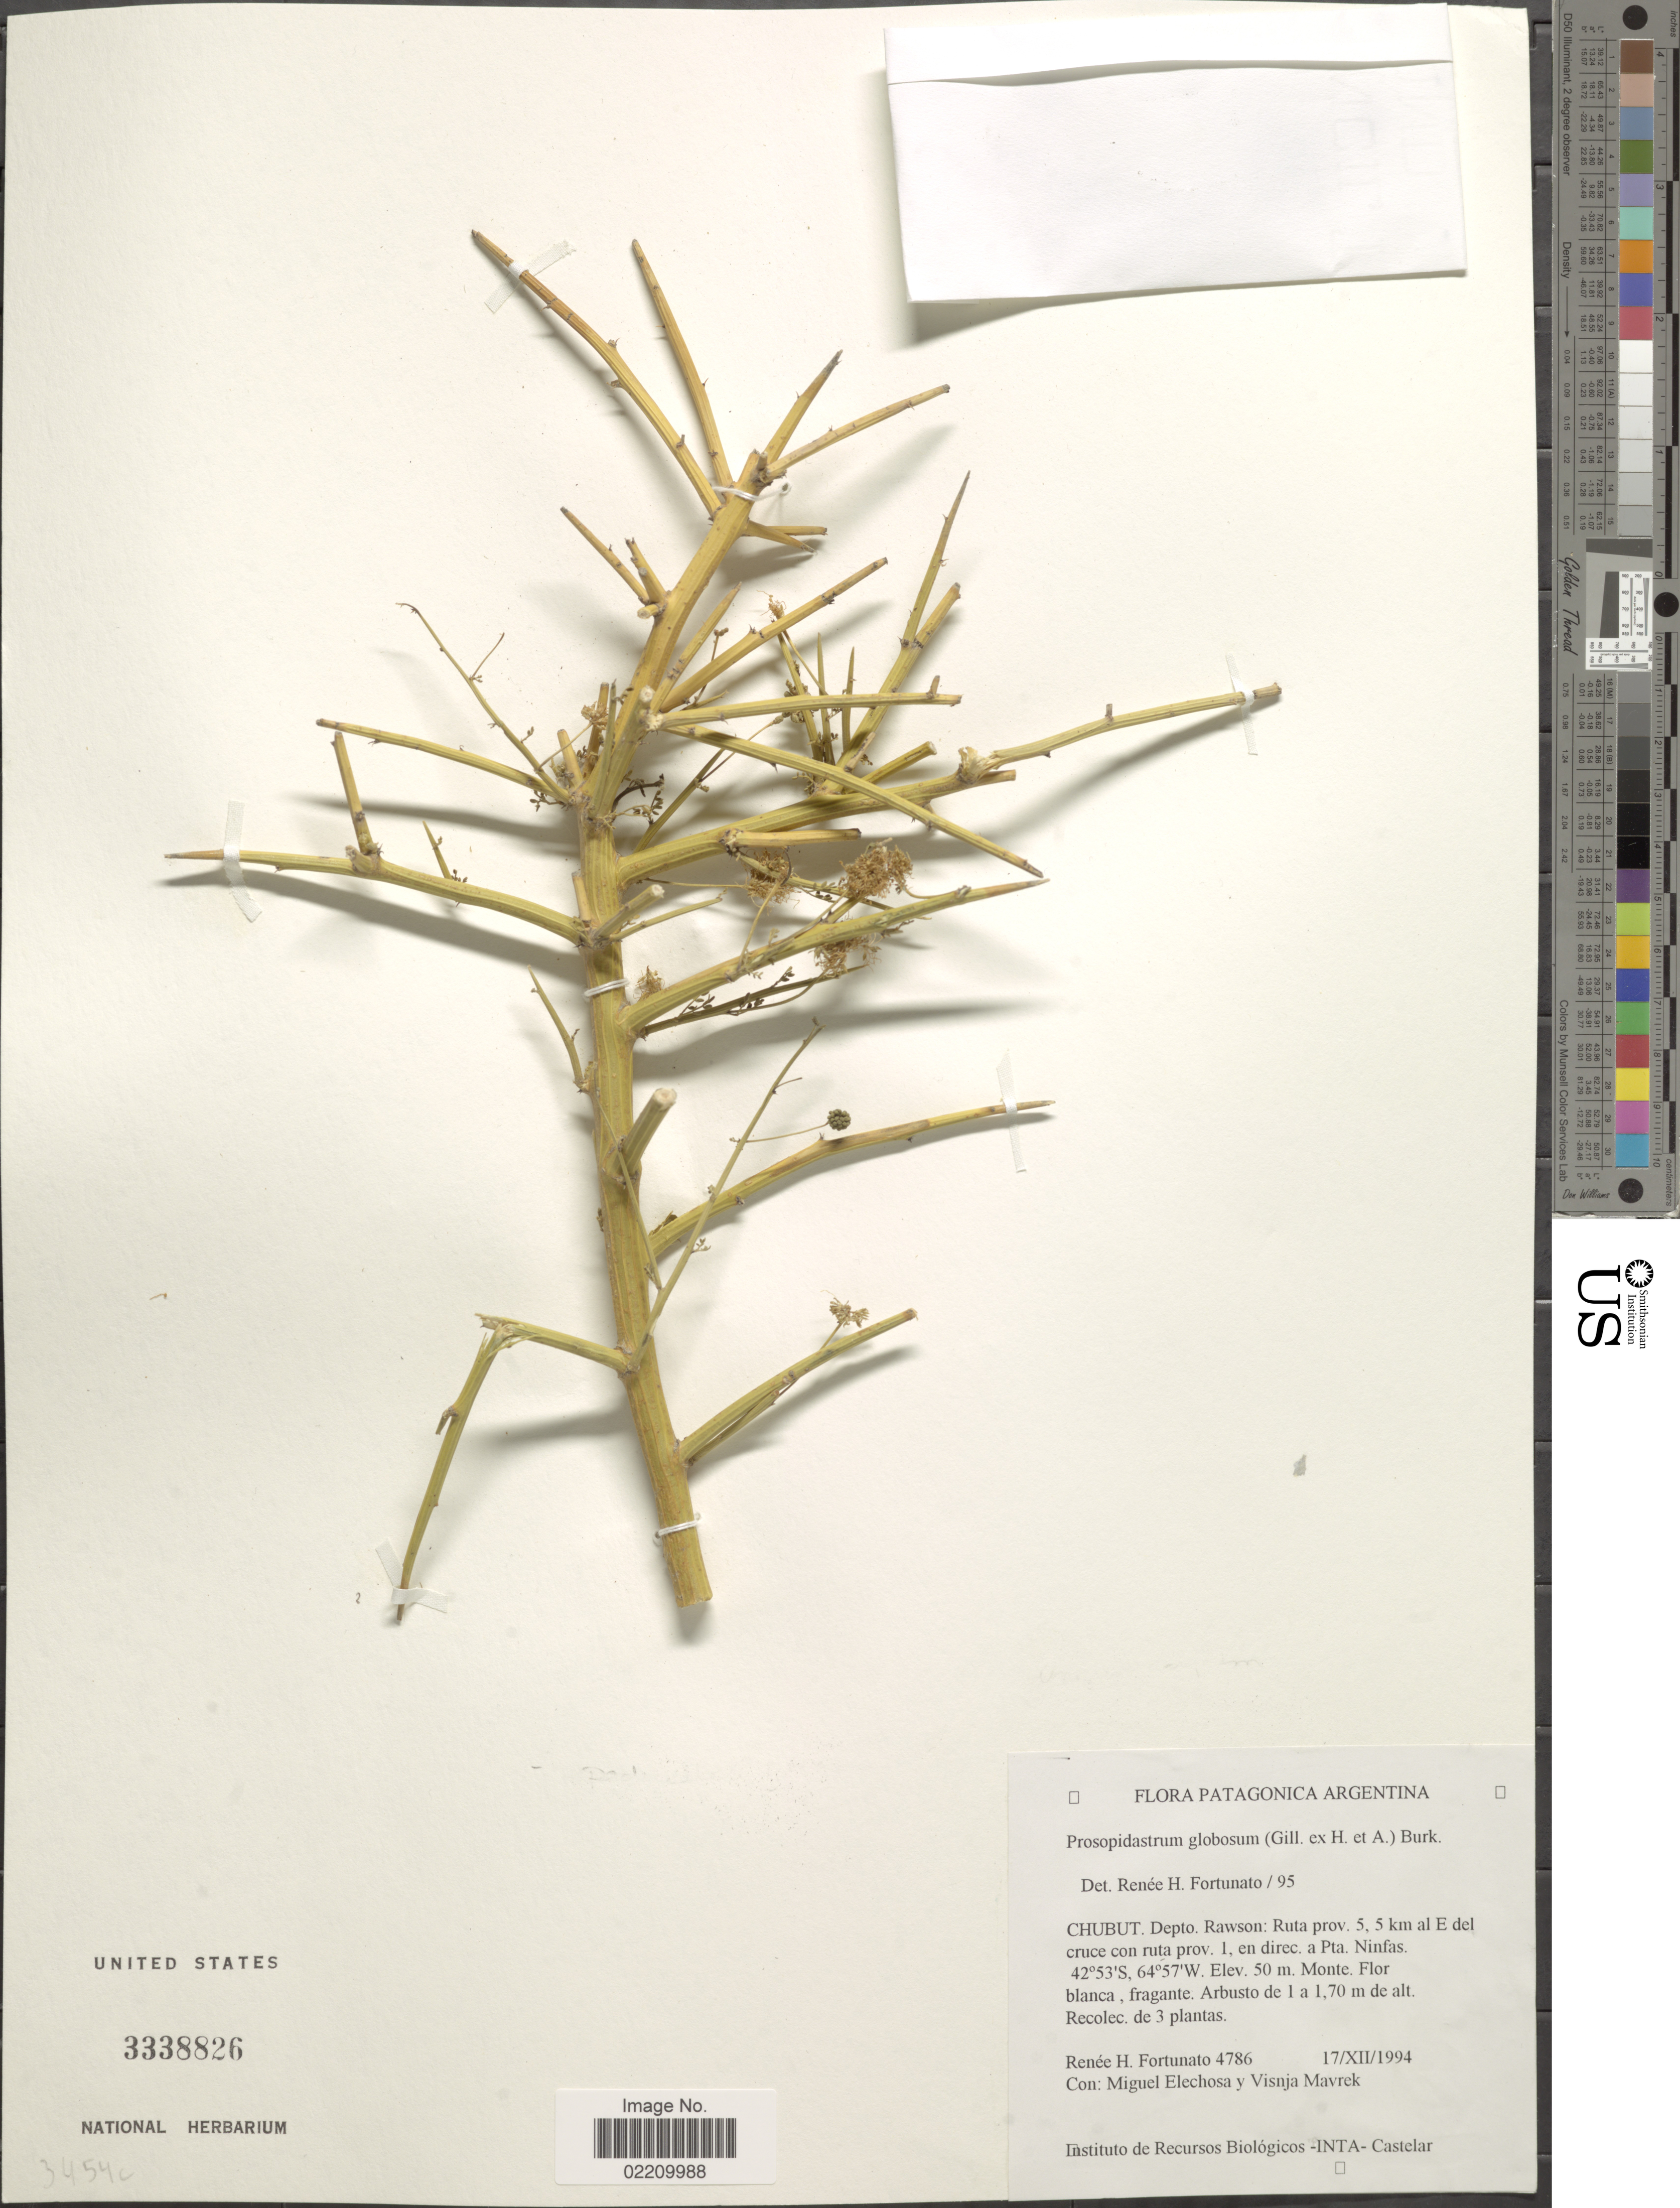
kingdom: Plantae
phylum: Tracheophyta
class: Magnoliopsida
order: Fabales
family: Fabaceae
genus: Prosopidastrum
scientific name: Prosopidastrum striatum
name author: (Benth.) R.A. Palacios & Hoc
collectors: R. H. Fortunato, M. Elechosa & V. Mavrek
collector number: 4786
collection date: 1994-12-17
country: Argentina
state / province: Chubut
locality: Patagonica Argentina, Depto. Rawson, Ruta prov. 5.5 km al E del cruce con ruta prov. I, en direc. a Pta. Ninfas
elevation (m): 50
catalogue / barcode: US 3338826